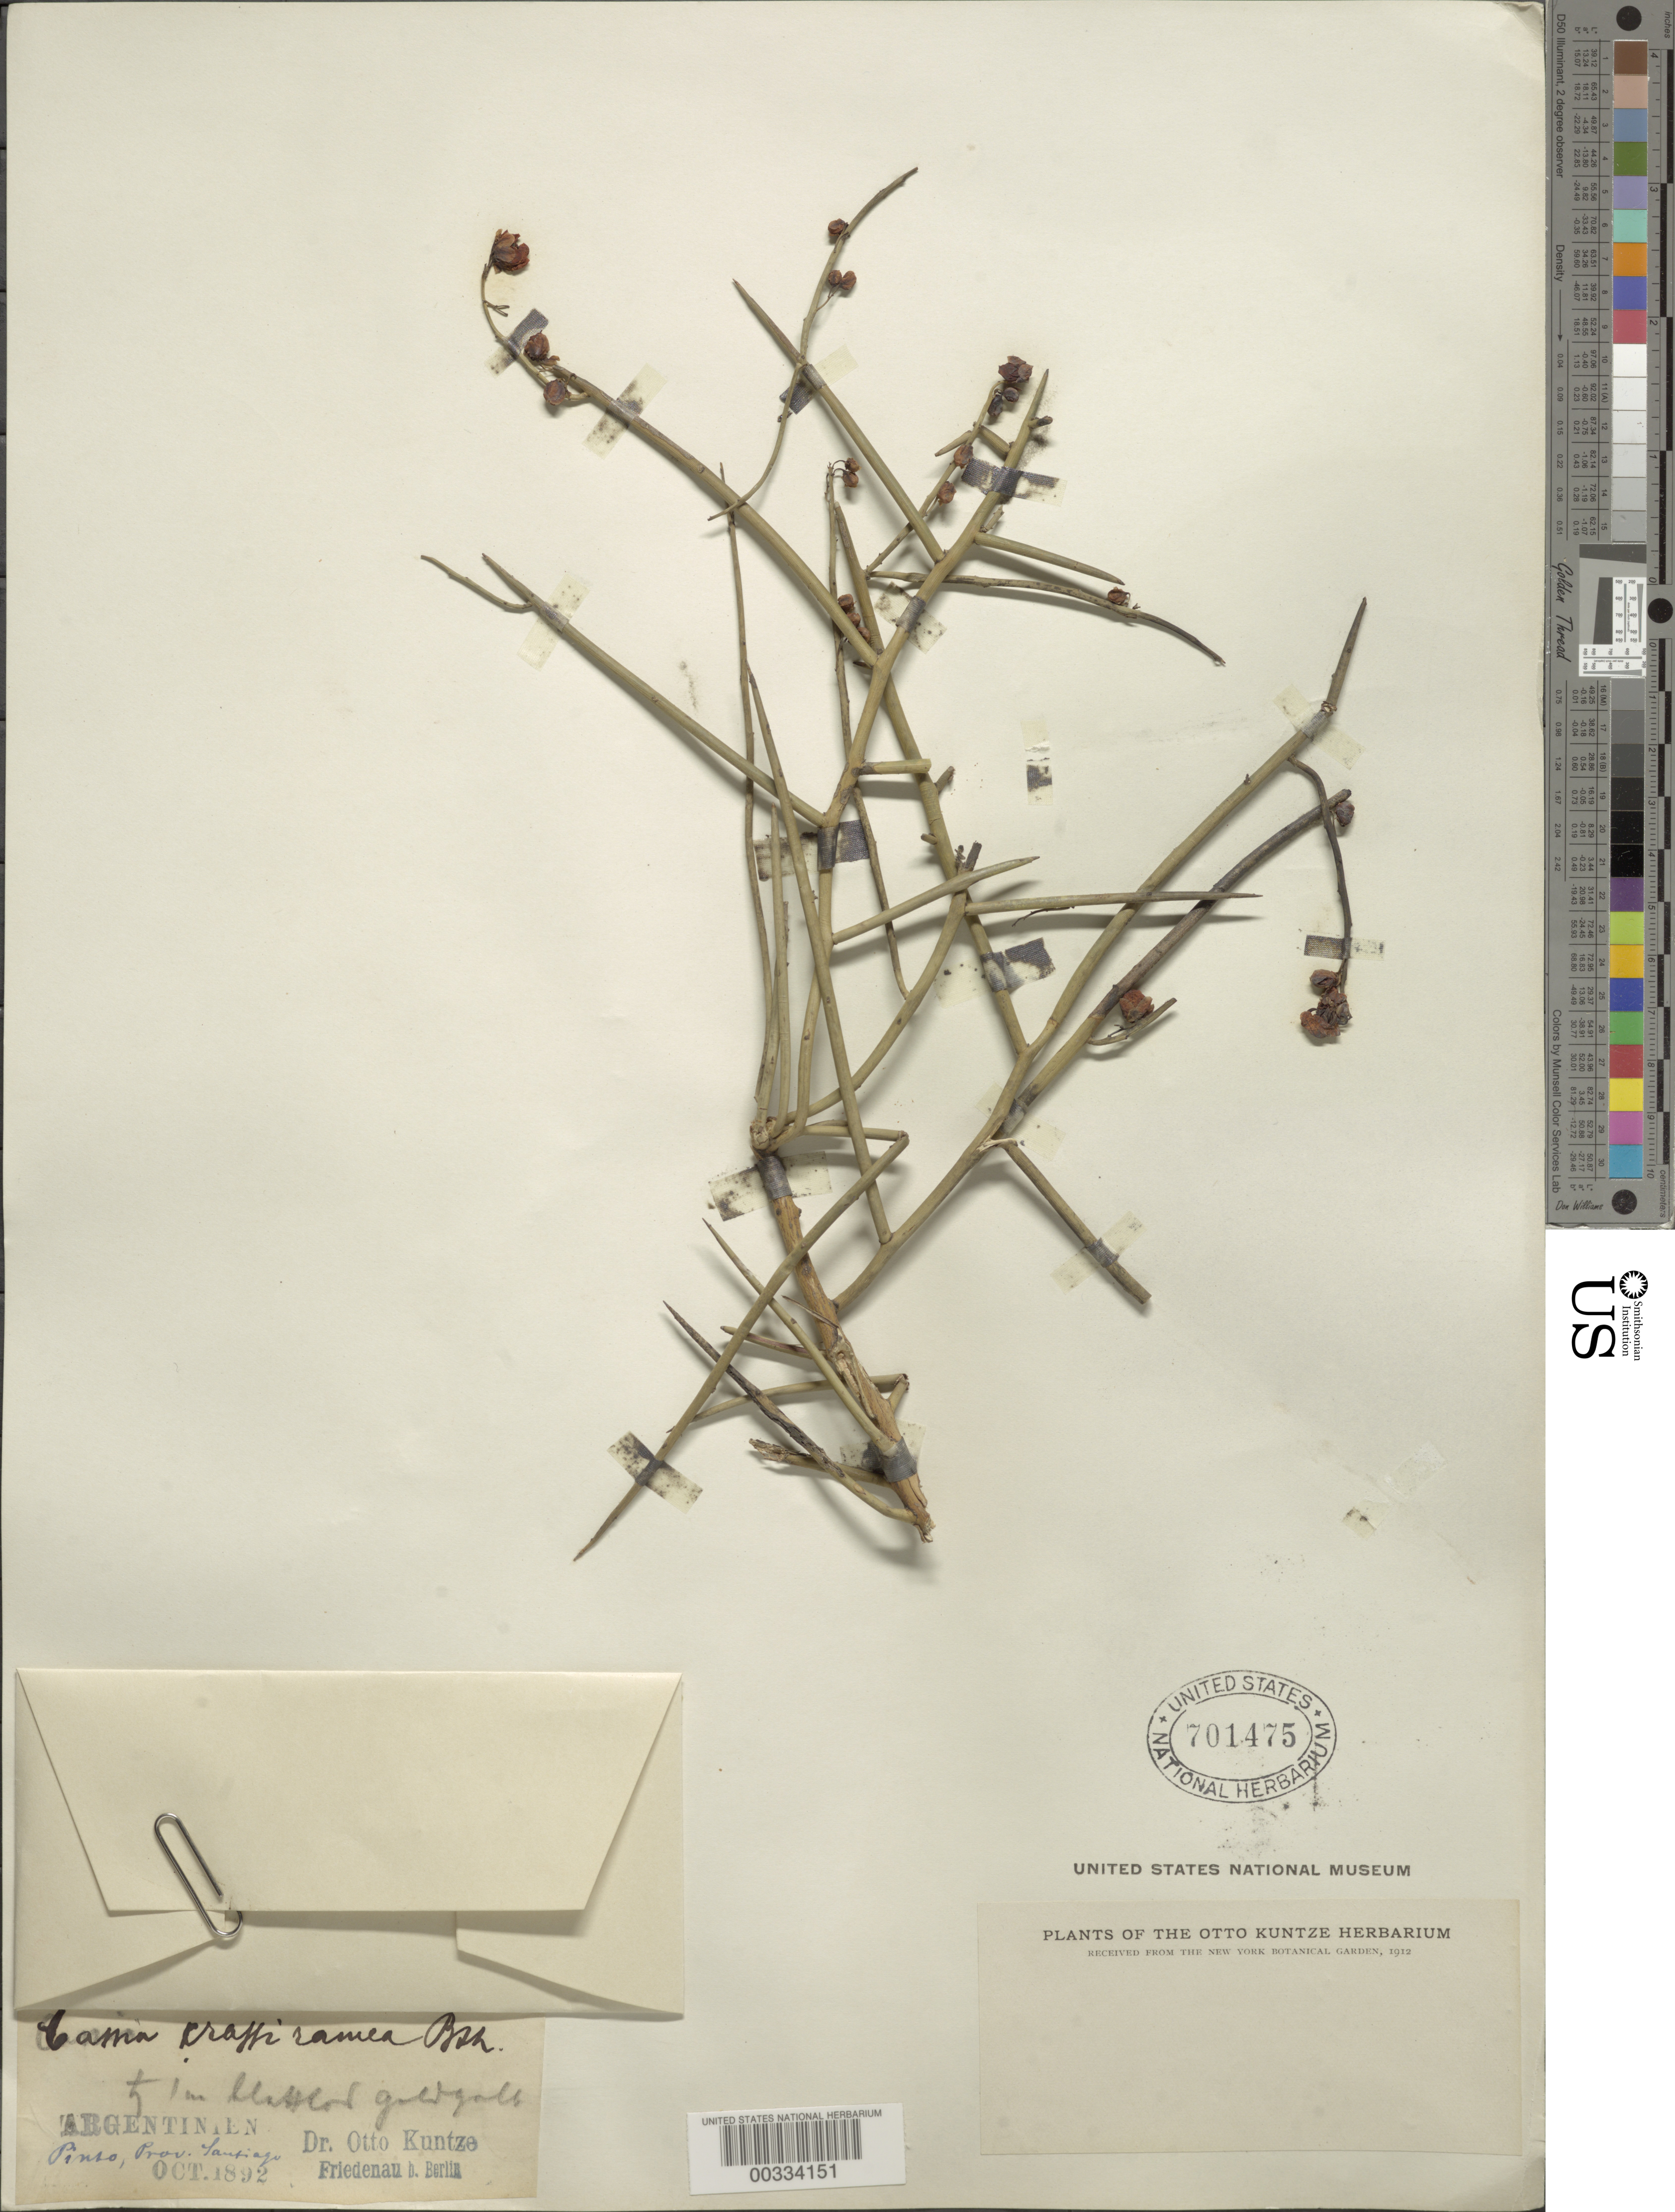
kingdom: Plantae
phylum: Tracheophyta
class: Magnoliopsida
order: Fabales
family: Fabaceae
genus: Senna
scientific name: Senna crassiramea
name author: (Benth.) H.S. Irwin & Barneby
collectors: C.E.O. Kuntze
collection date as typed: Oct 1892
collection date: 1892-10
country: Argentina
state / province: Santiago del Estero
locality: Pinso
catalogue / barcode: US 701475